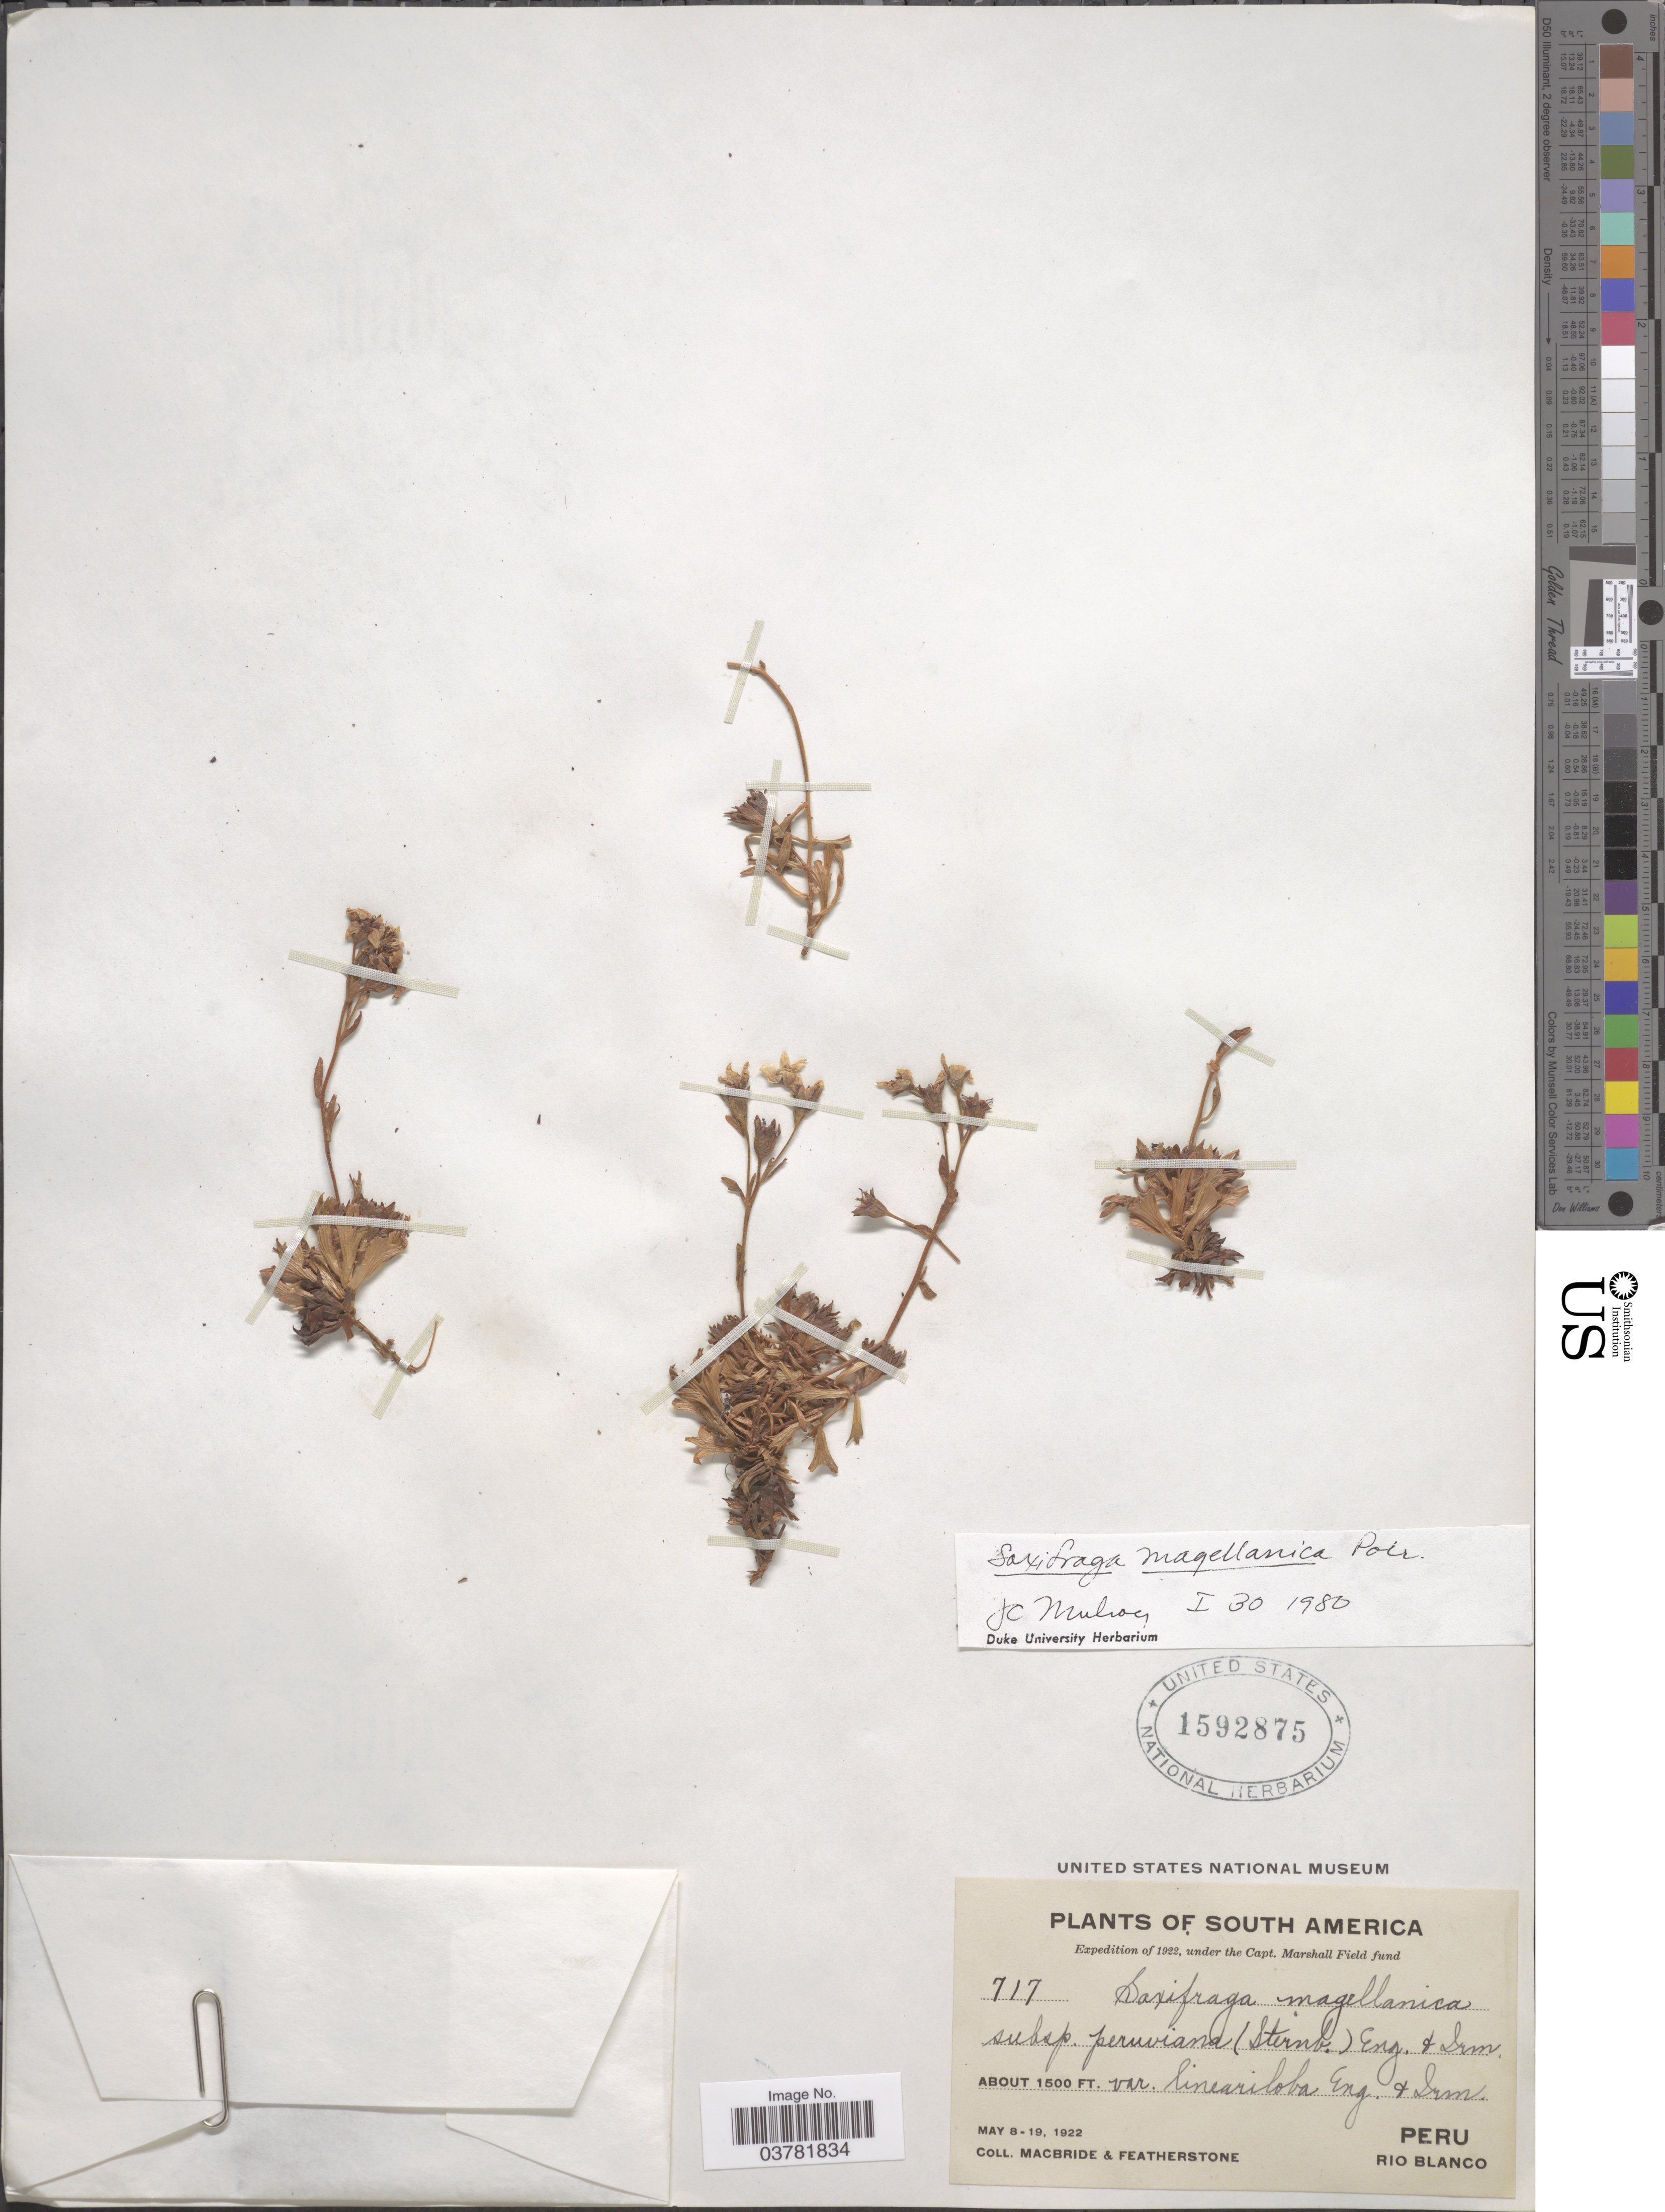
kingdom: Plantae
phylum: Tracheophyta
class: Magnoliopsida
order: Saxifragales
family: Saxifragaceae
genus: Saxifraga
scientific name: Saxifraga magellanica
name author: Poir.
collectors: Macbride, -- & -. Featherstone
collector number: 717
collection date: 1922-05-08/1922-05-19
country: Peru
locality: Expedition of 1922. Rio Blanco.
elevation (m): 457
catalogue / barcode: US 1592875